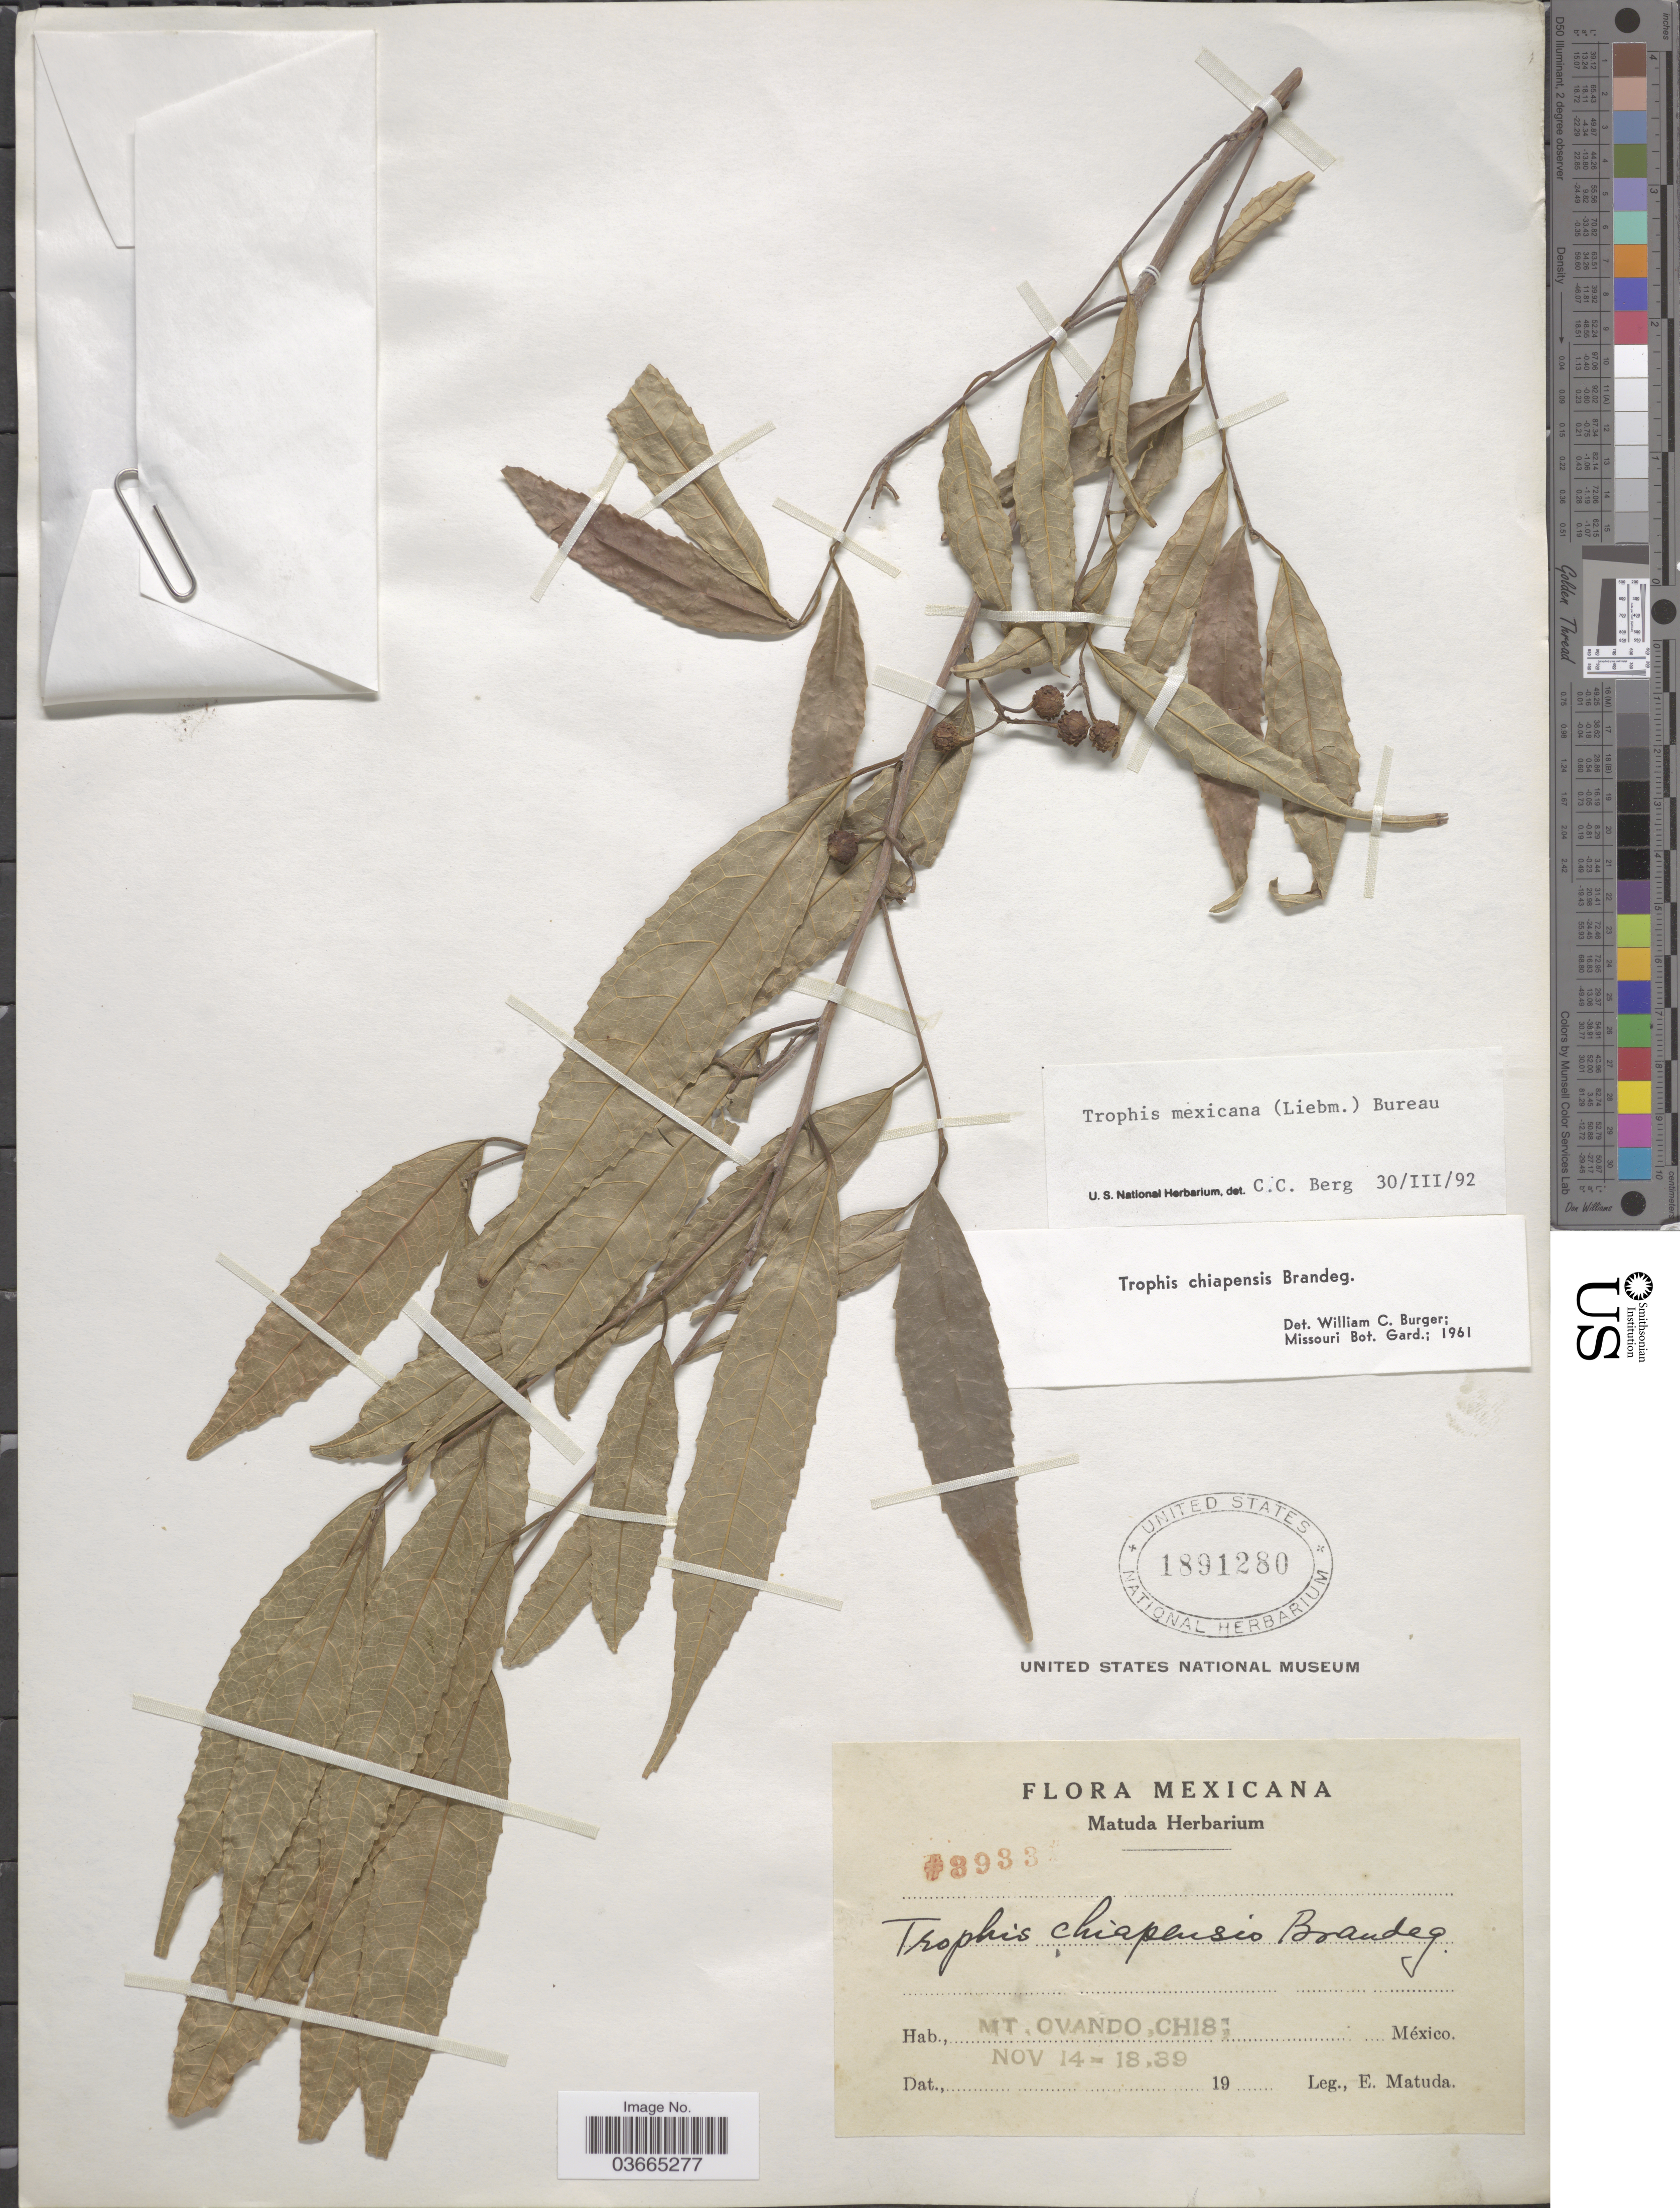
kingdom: Plantae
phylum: Tracheophyta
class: Magnoliopsida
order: Rosales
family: Moraceae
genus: Trophis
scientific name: Trophis mexicana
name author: (Liebm.) Bureau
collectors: E. Matuda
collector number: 3933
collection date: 1839-11-14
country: Mexico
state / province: Chiapas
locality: Mt. Ovando.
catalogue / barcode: US 1891280